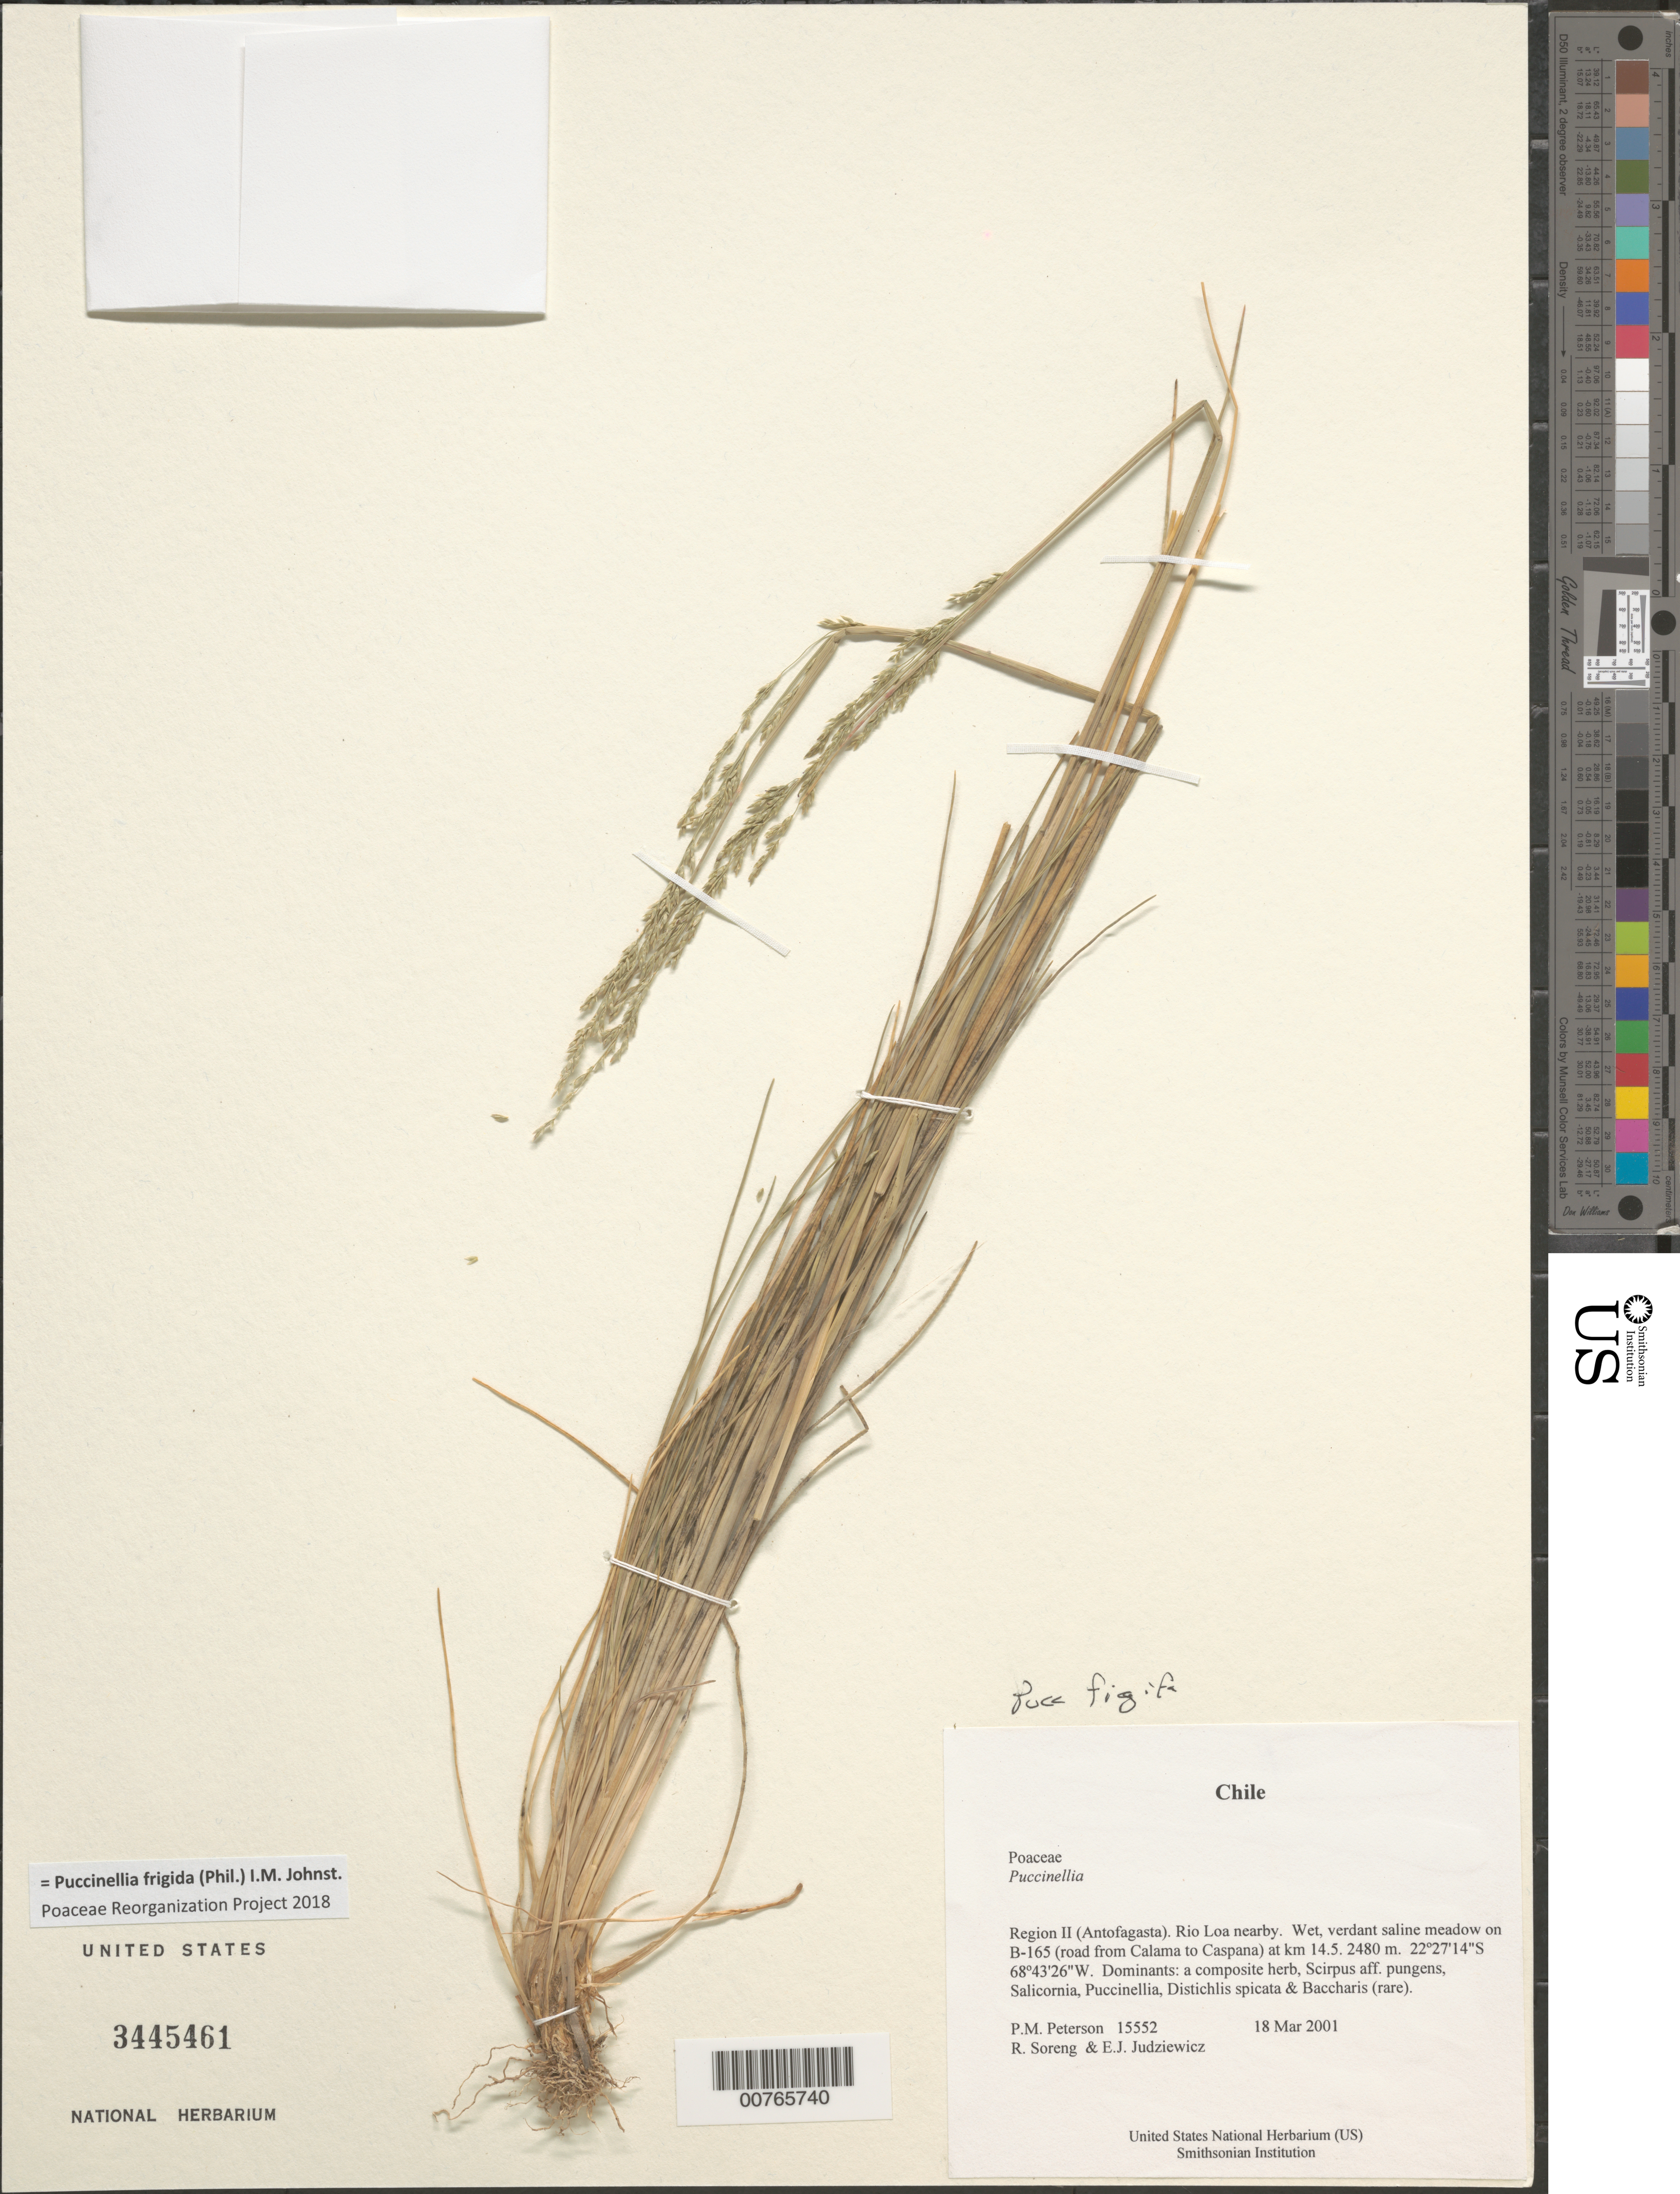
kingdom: Plantae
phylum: Tracheophyta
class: Liliopsida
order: Poales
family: Poaceae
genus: Puccinellia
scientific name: Puccinellia frigida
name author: (Phil.) I.M. Johnst.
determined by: Poaceae Reorganization Project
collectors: P. M. Peterson, R. J. Soreng & E. J. Judziewicz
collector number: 15552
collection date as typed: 18 Mar 2001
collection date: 2001-03-18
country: Chile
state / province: Antofagasta (II)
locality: Rio Loa nearby. Wet, verdant saline meadow on B-165 (road from Calama to Caspana) at km 14.5.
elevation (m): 2480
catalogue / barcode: US 3445461